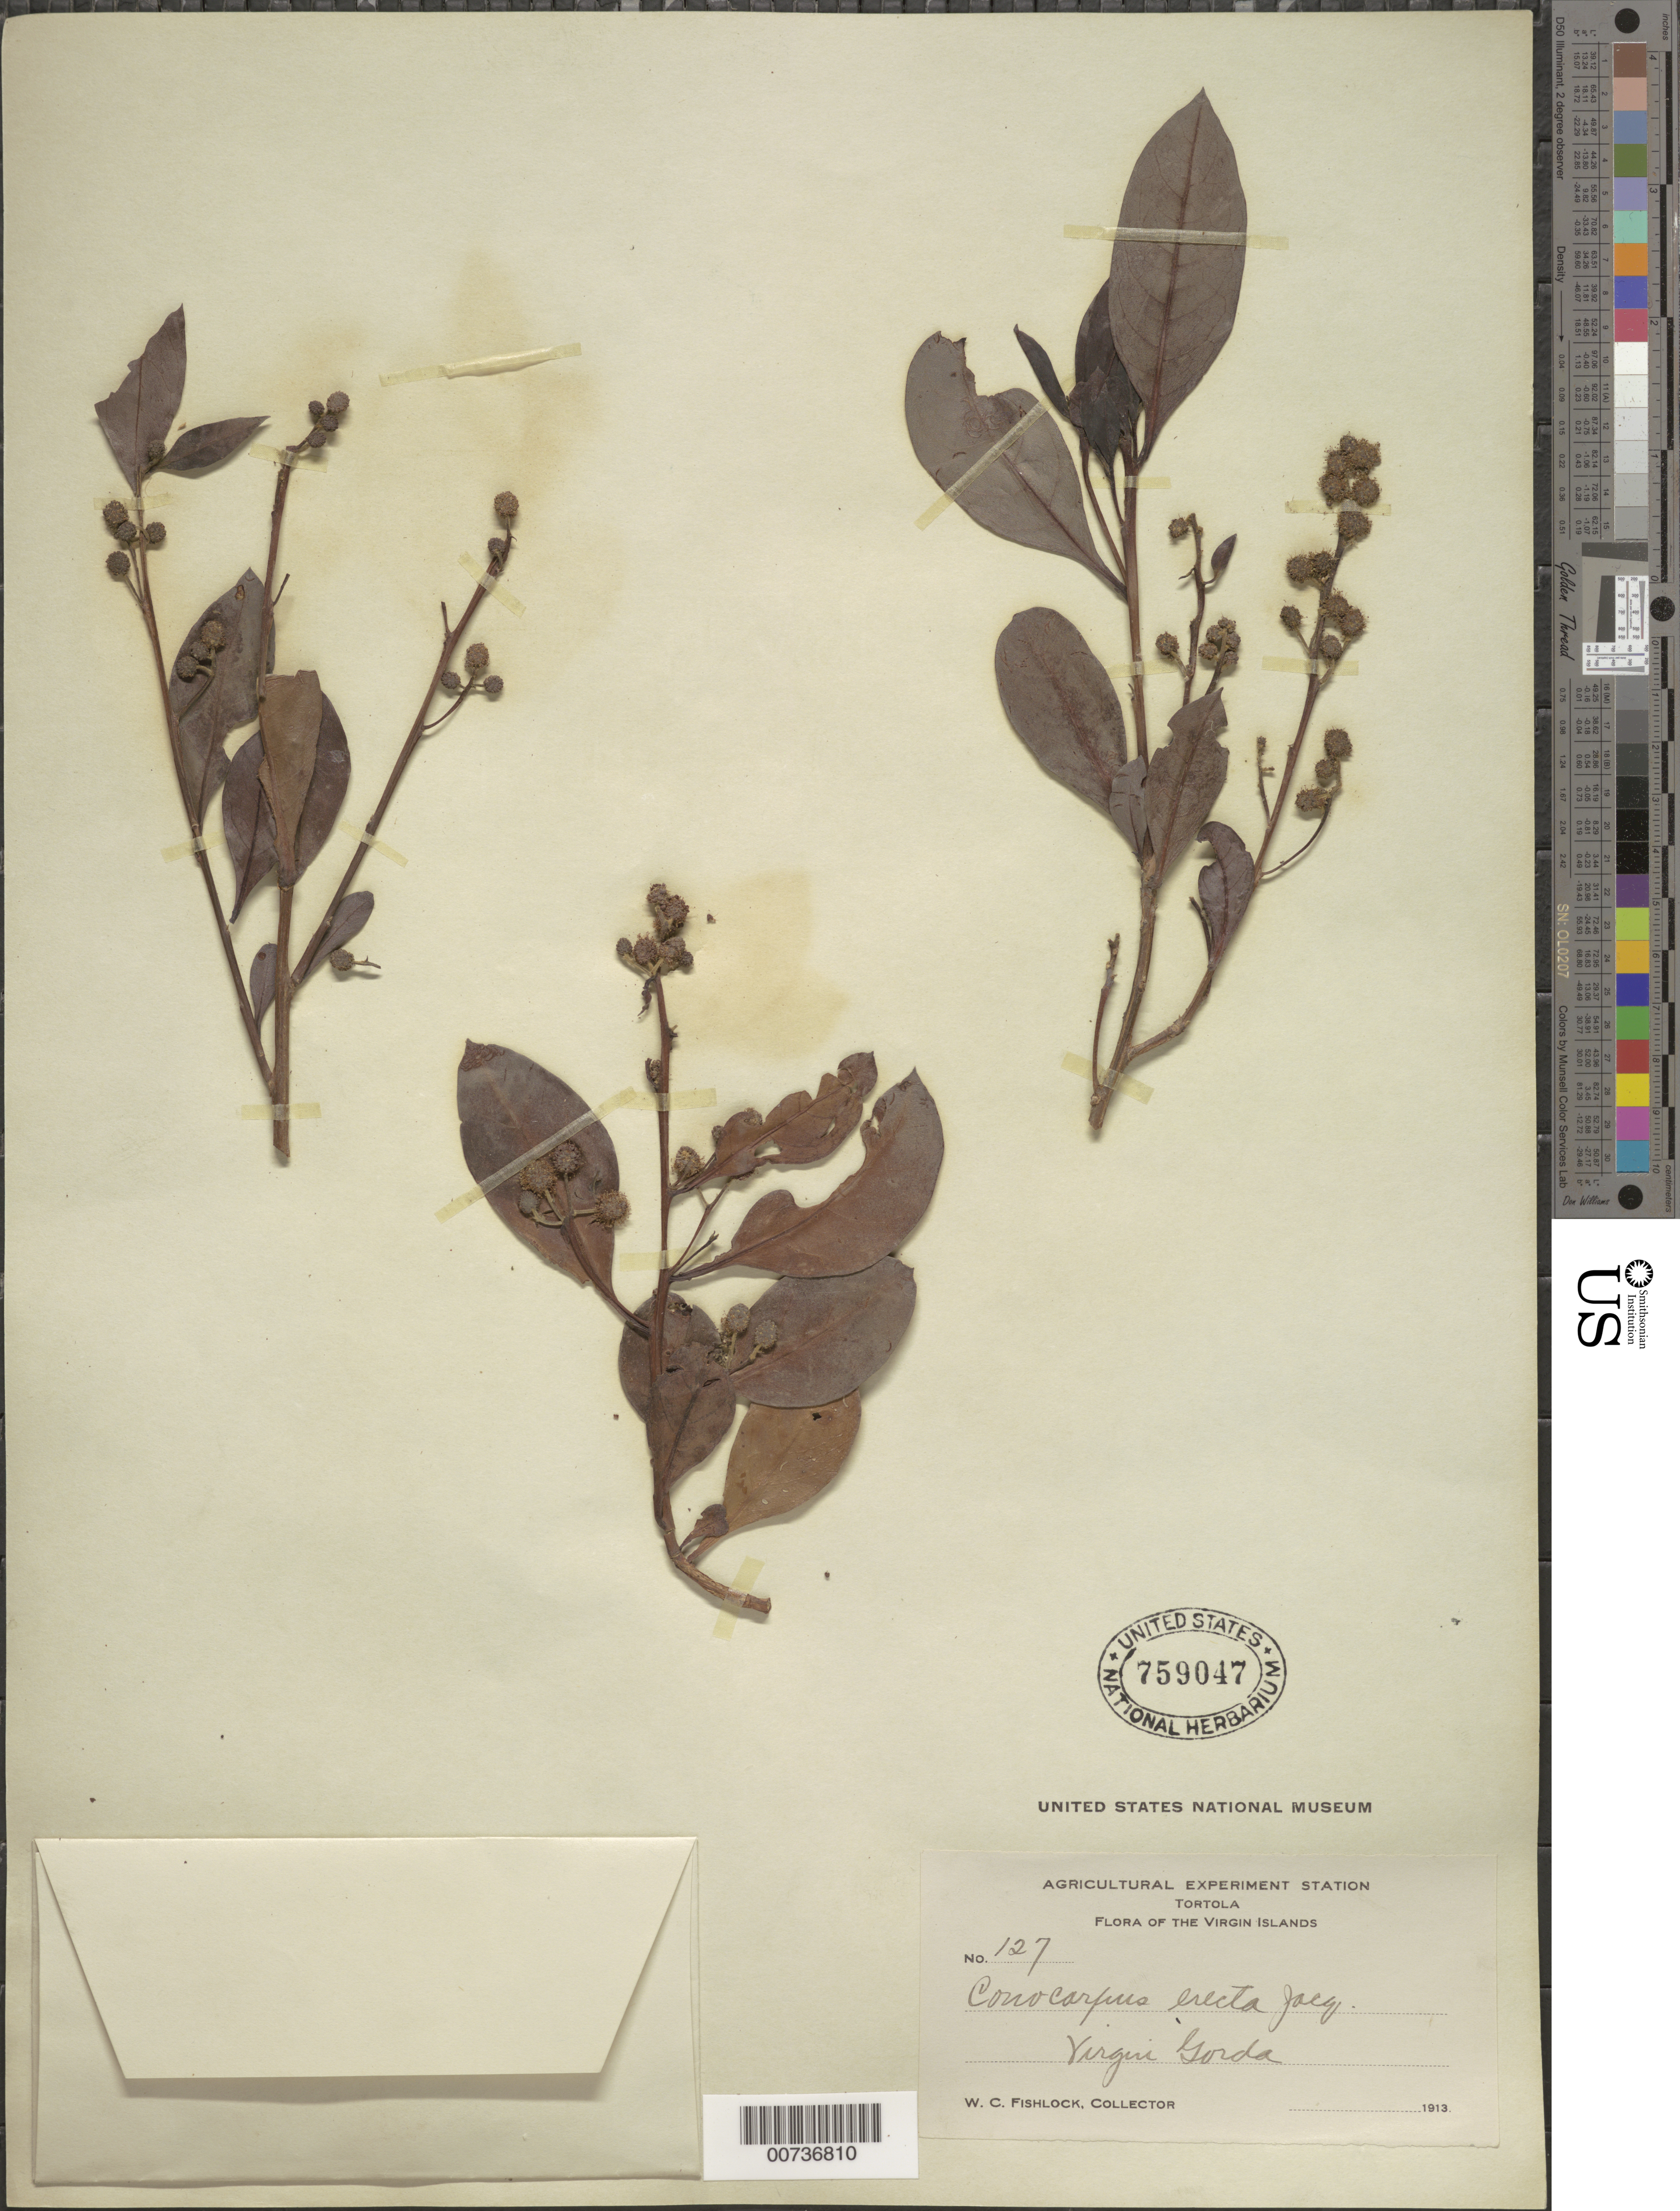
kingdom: Plantae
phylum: Tracheophyta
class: Magnoliopsida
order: Myrtales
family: Combretaceae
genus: Conocarpus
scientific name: Conocarpus erectus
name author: L.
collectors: W. Fishlock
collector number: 127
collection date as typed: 1913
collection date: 1913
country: British Virgin Islands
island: Virgin Gorda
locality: Virgin Gorda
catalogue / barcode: US 759047